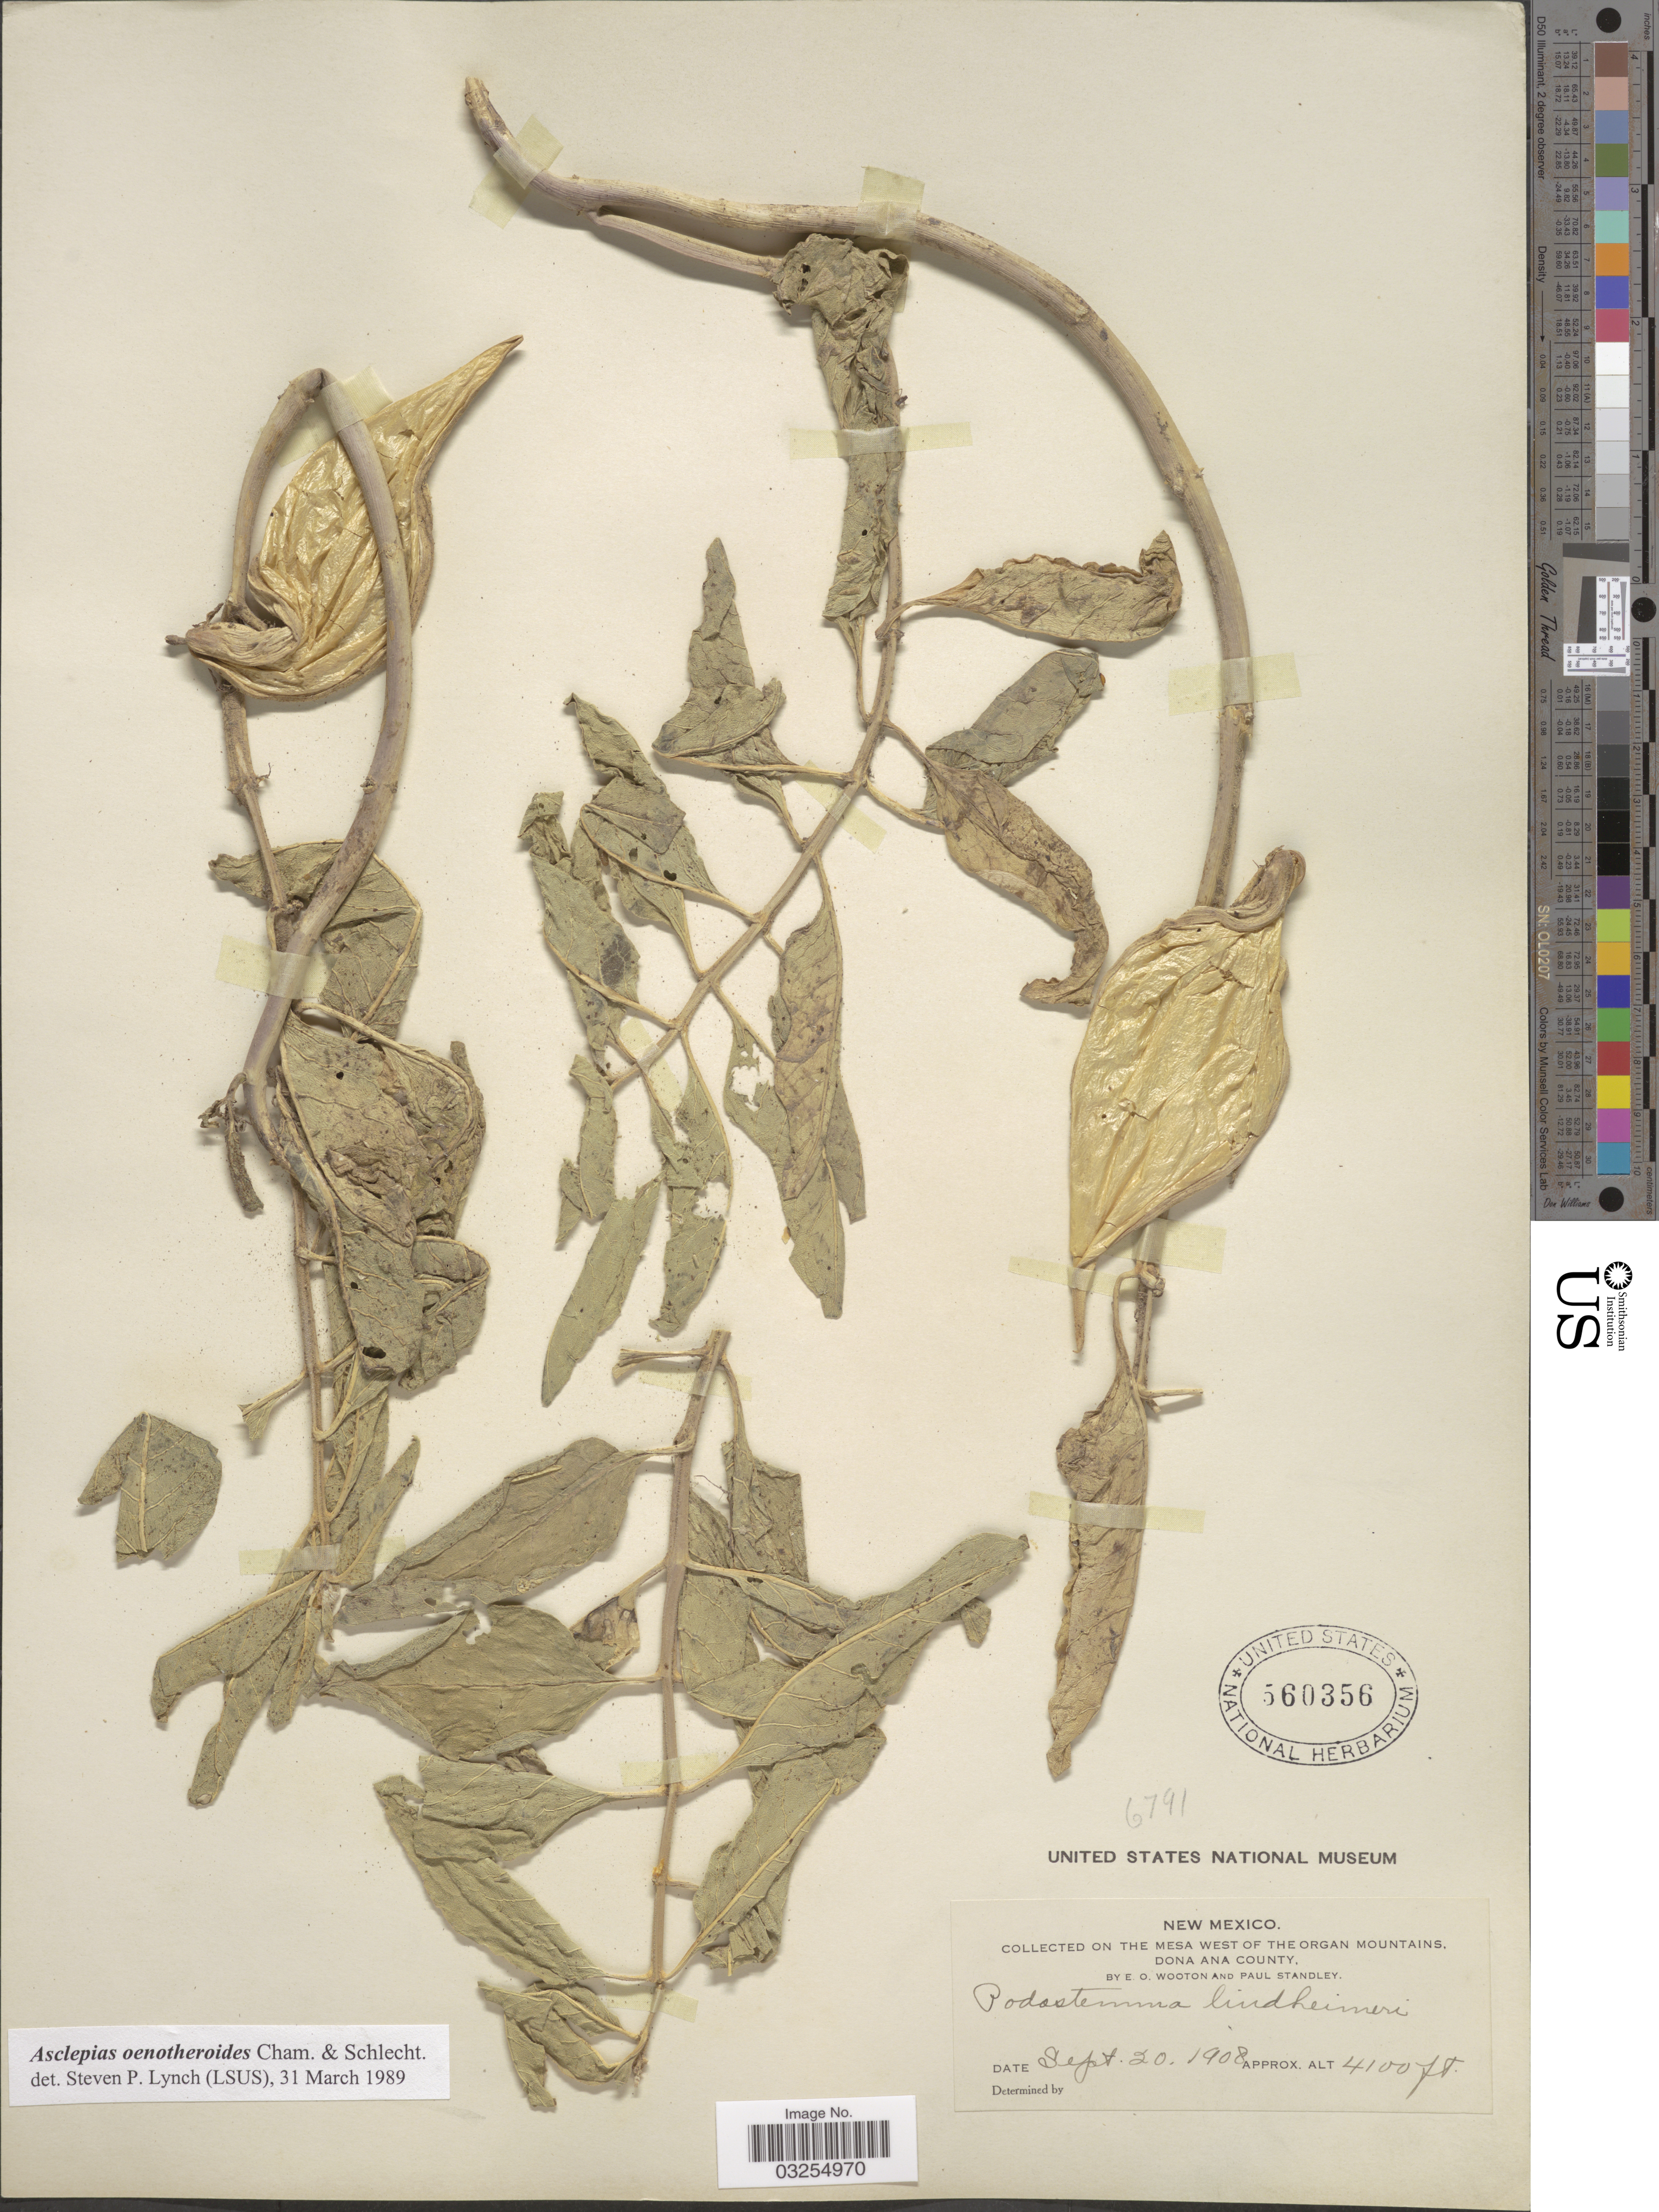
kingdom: Plantae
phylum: Tracheophyta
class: Magnoliopsida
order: Gentianales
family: Apocynaceae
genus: Asclepias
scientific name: Asclepias oenotheroides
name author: Schltdl. & Cham.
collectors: E. O. Wooton & P. C. Standley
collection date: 1908-09-20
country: United States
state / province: New Mexico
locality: On the mesa west of the Organ Mountains. Dona Ana County.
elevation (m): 1250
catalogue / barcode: US 560356